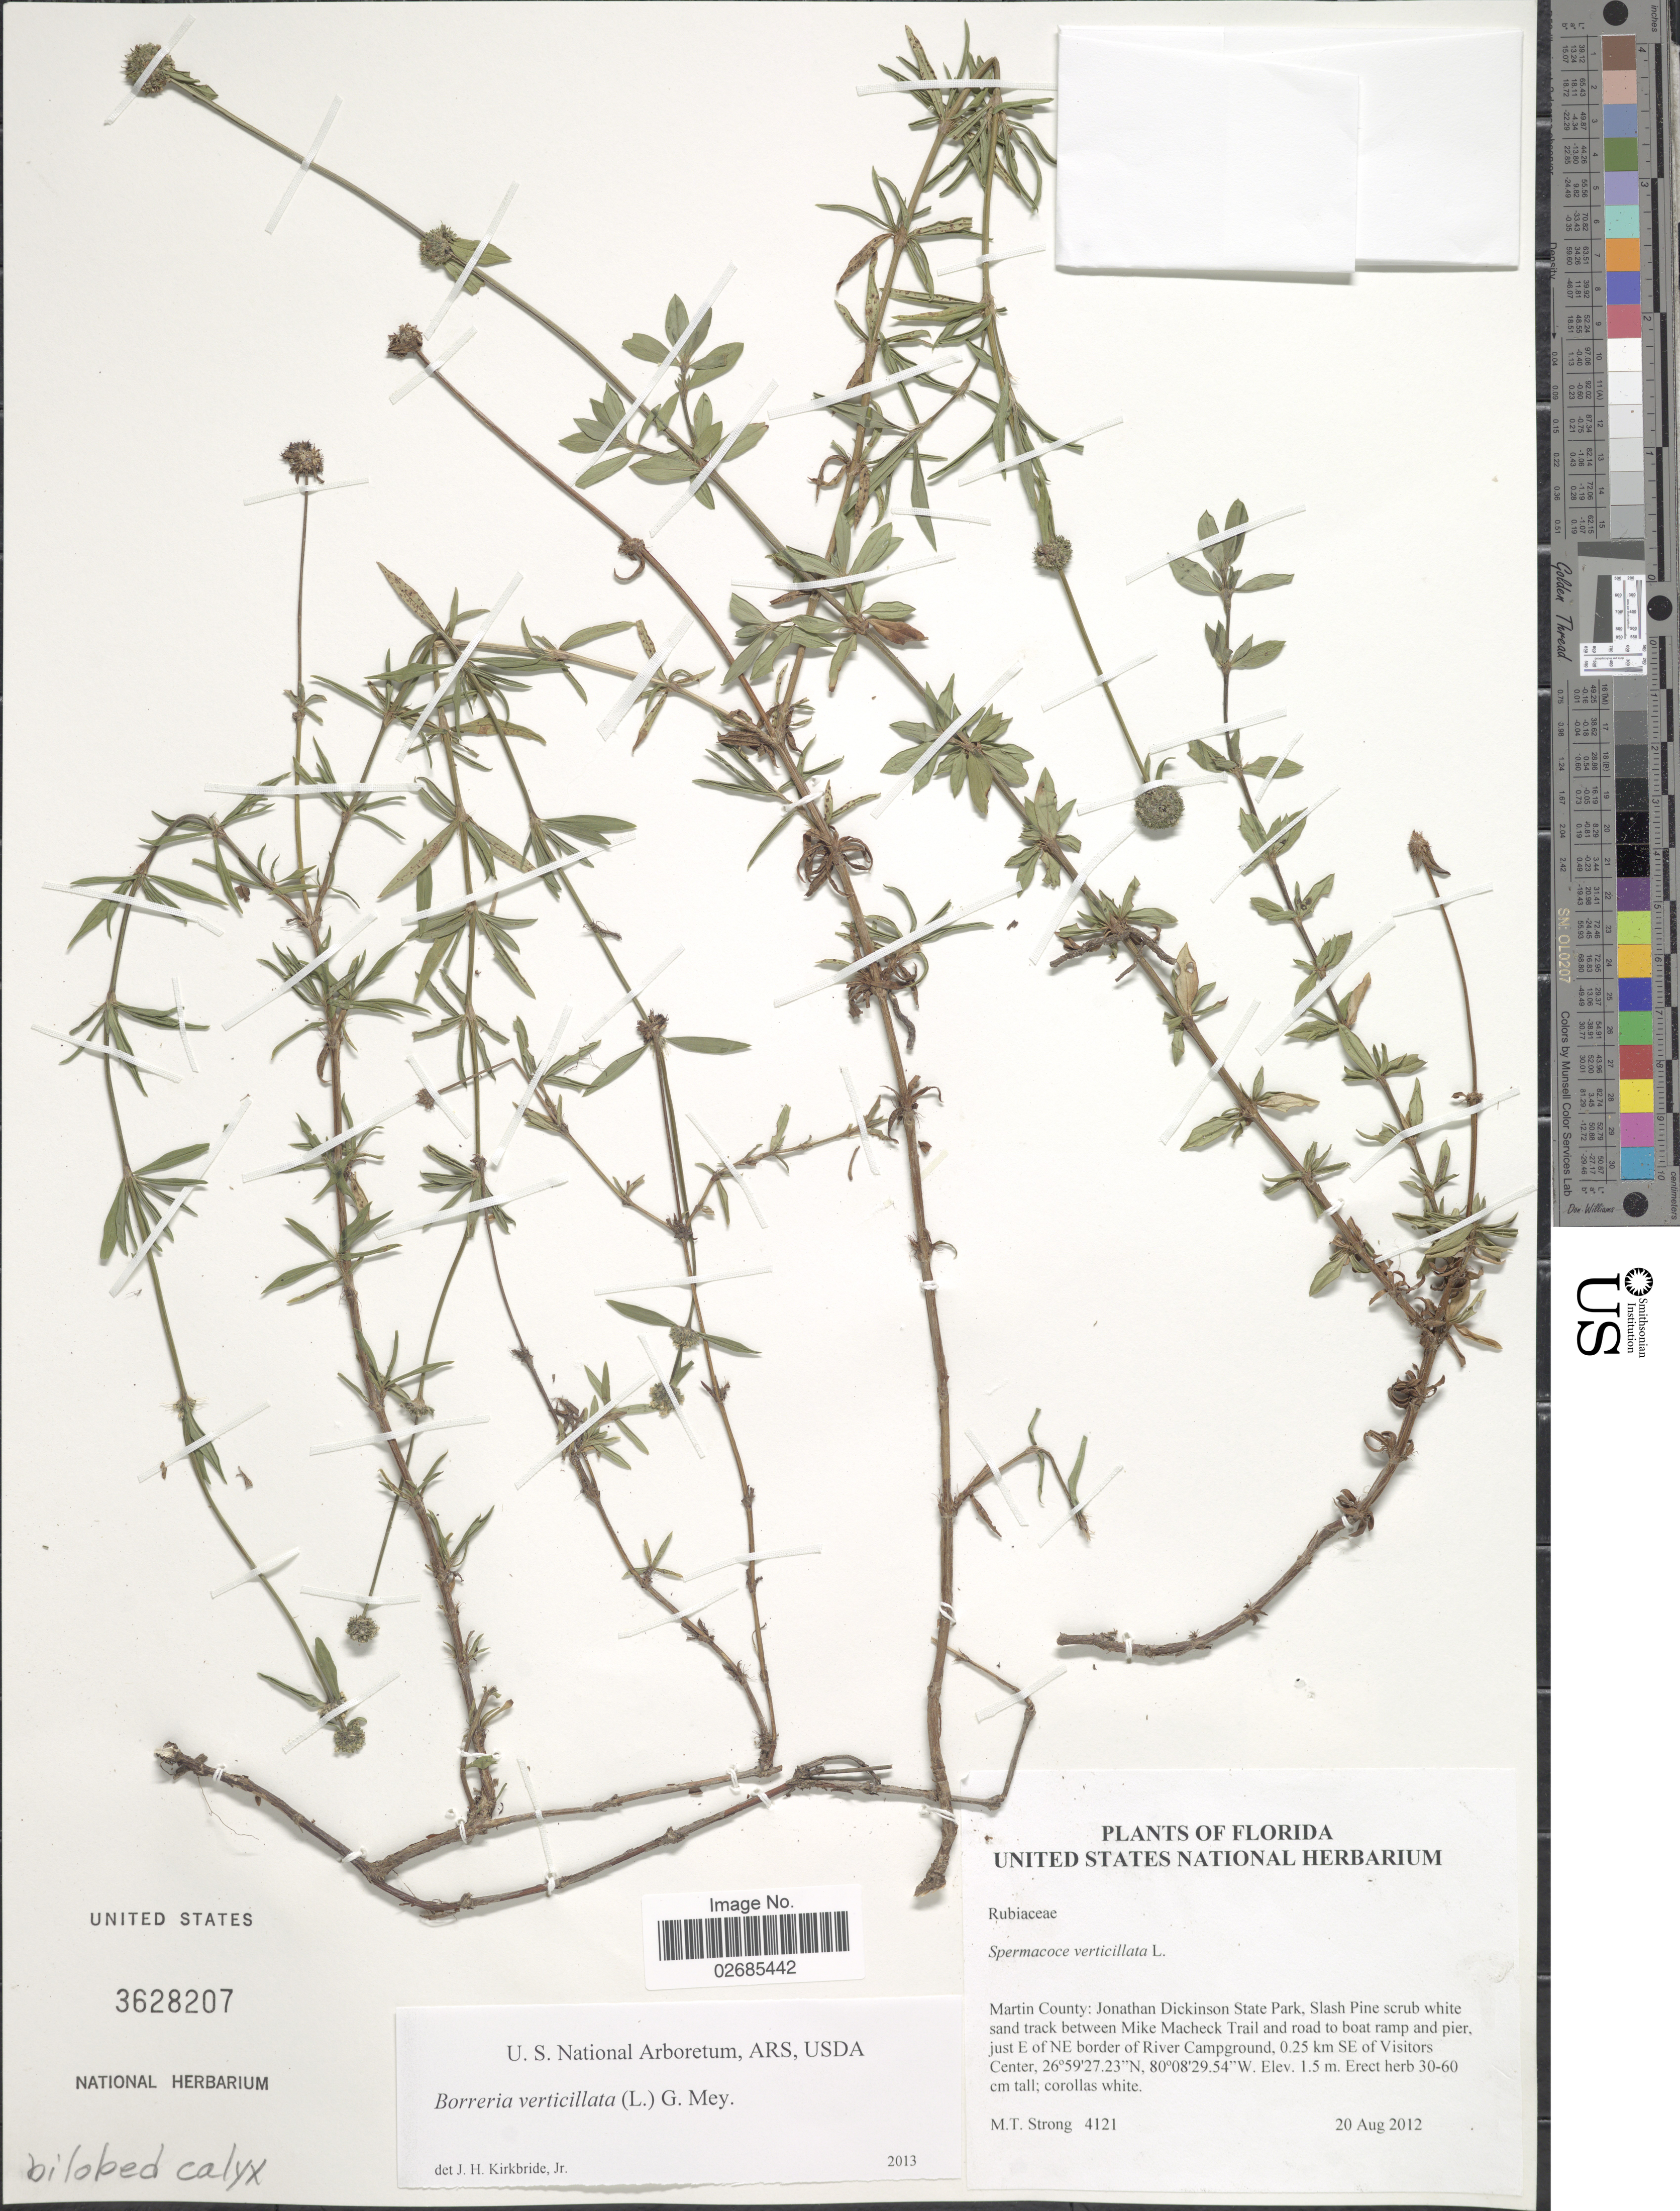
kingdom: Plantae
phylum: Tracheophyta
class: Magnoliopsida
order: Gentianales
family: Rubiaceae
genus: Borreria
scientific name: Borreria verticillata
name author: (L.) G. Mey.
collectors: M. T. Strong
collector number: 4121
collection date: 2012-08-20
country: United States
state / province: Florida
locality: Martin County: Jonathan Dickinson State Park, Slash Pine scrub white sand track between Mike Macheck Trail and road to boat ramp and pier, just E of NE border of River Campground, 0.25 km SE of Visitors Center.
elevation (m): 1.5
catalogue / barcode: US 3628207